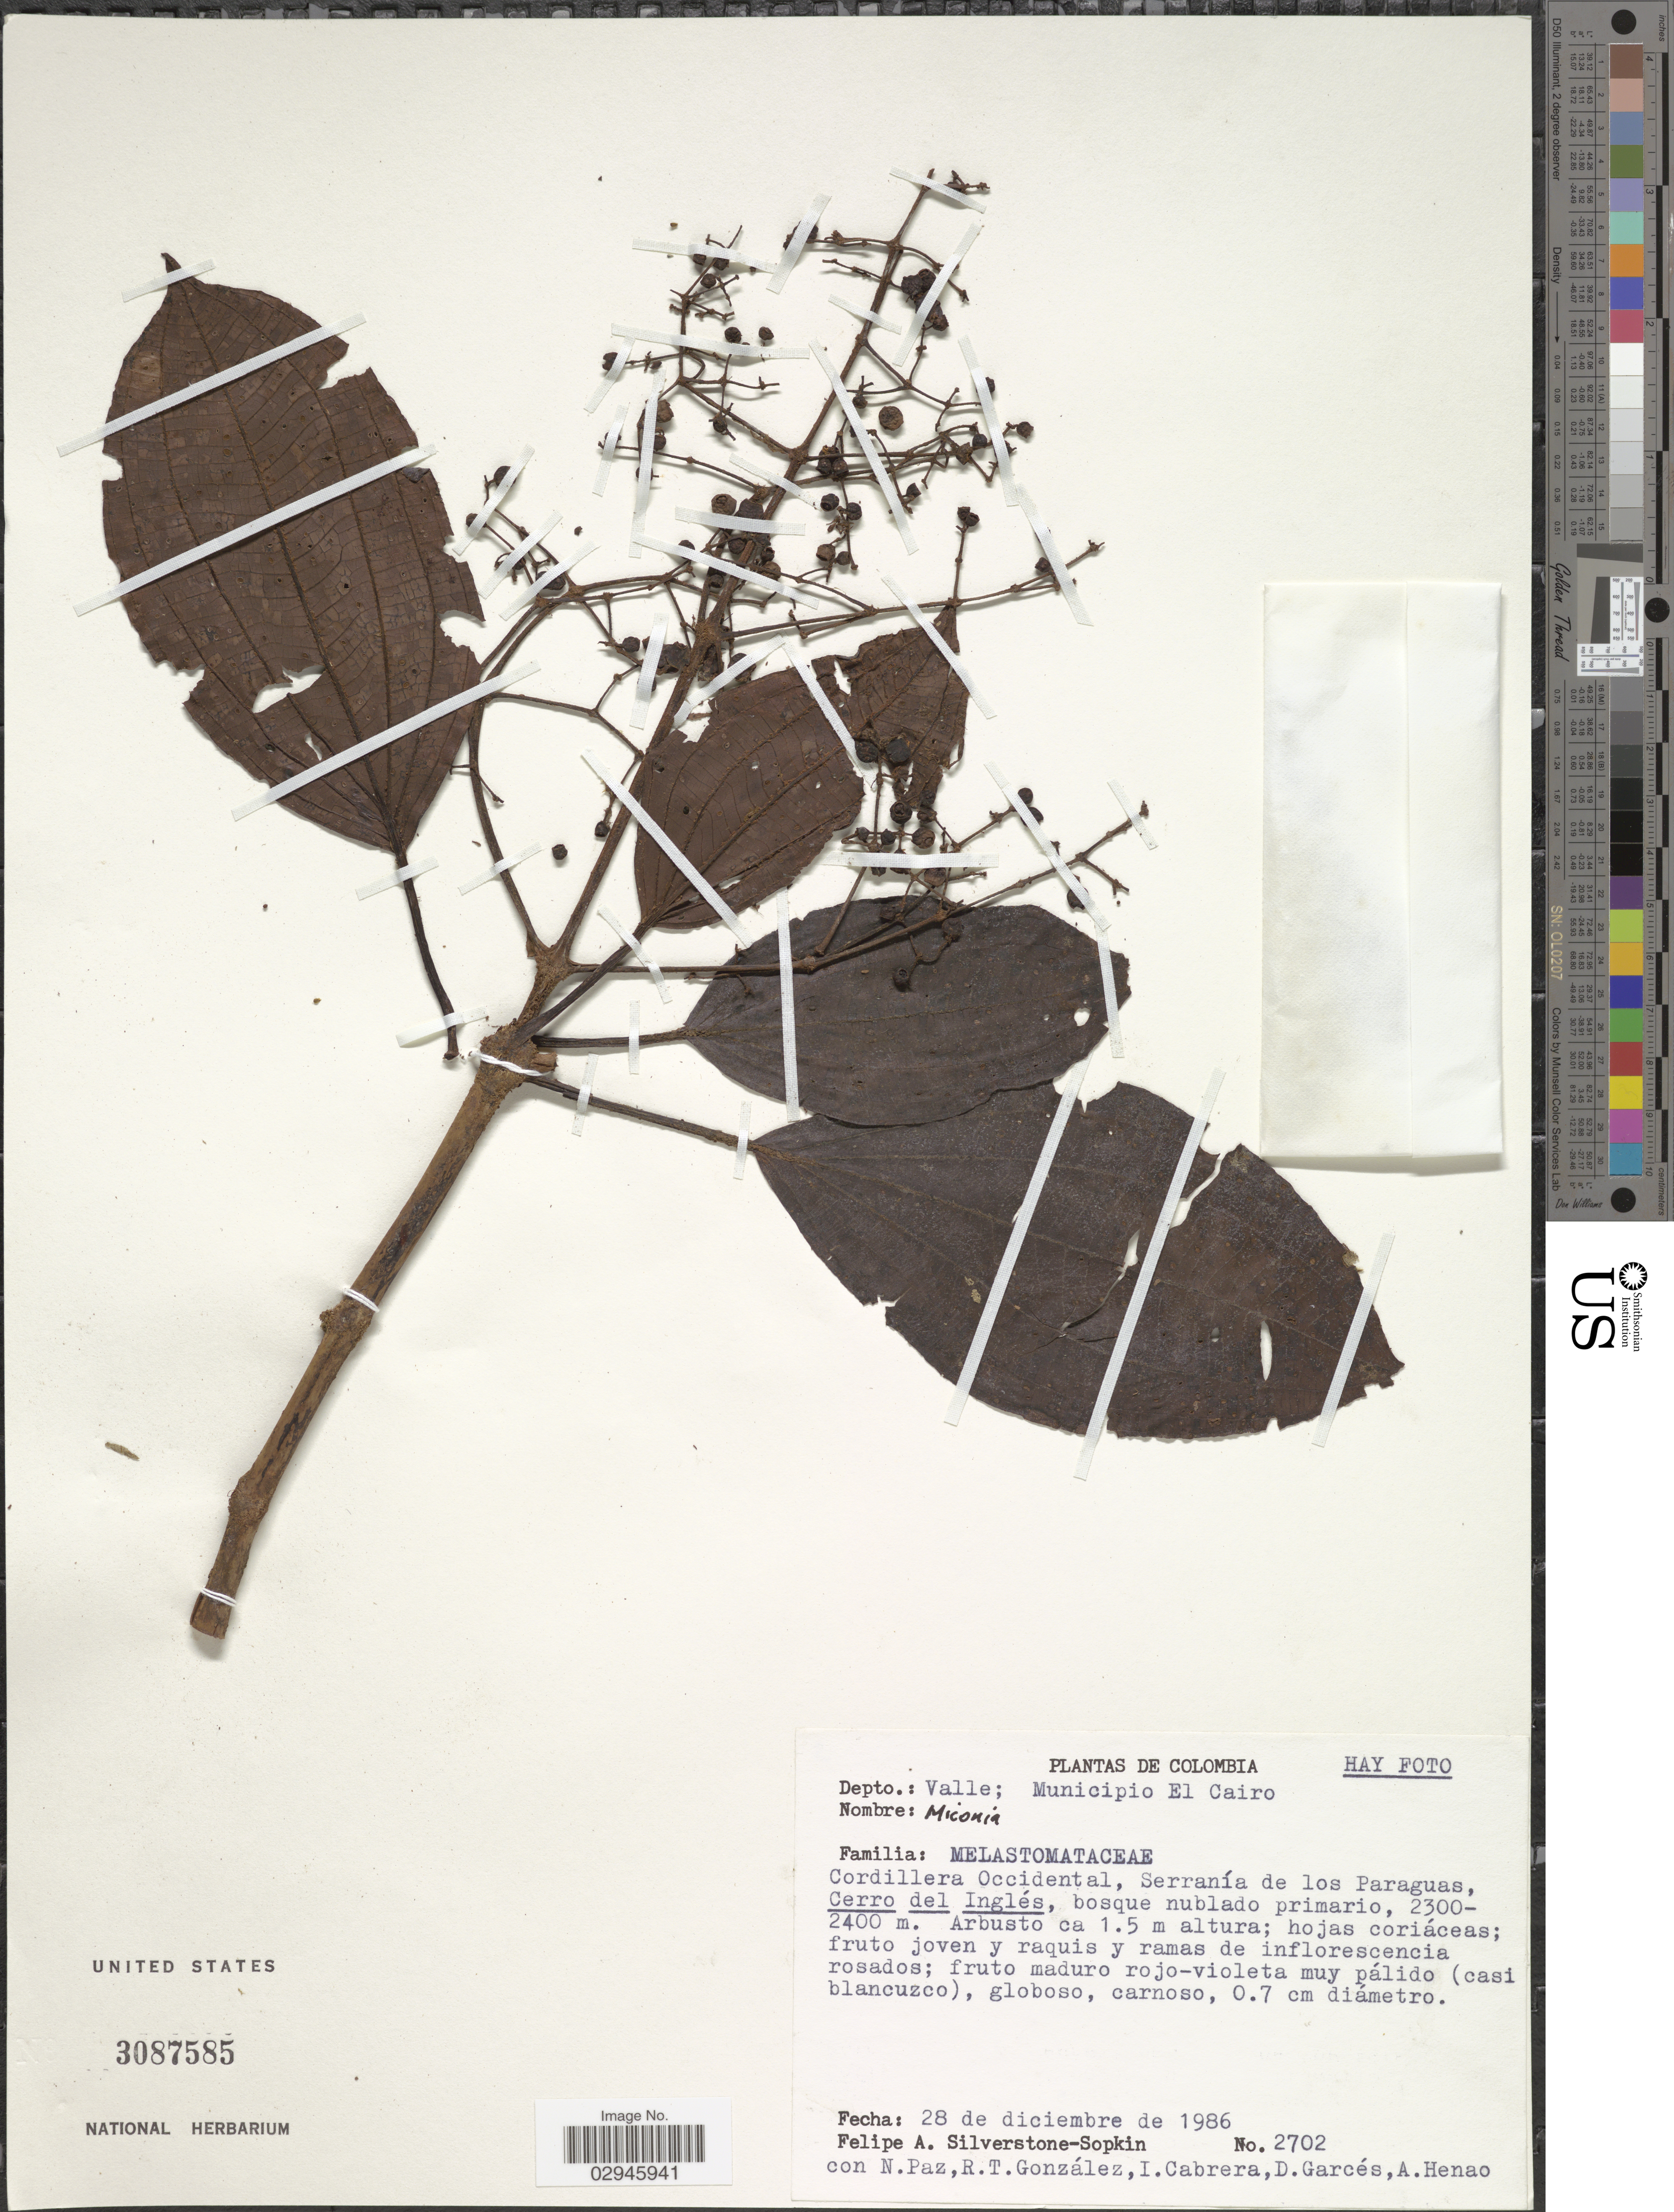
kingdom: Plantae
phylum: Tracheophyta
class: Magnoliopsida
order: Myrtales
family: Melastomataceae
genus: Miconia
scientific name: Miconia sp.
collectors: P. A. Silverstone-Sopkin, N. Paz, R. Gonzalez, I. Cabrera & et al.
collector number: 2702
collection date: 1986-12-28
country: Colombia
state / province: Valle del Cauca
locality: Depto.: Valle; Municipio El Cairo. Cordillera Occidental, Serranía de los Paraguas, Cerro del Inglés.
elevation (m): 2300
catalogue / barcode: US 3087585